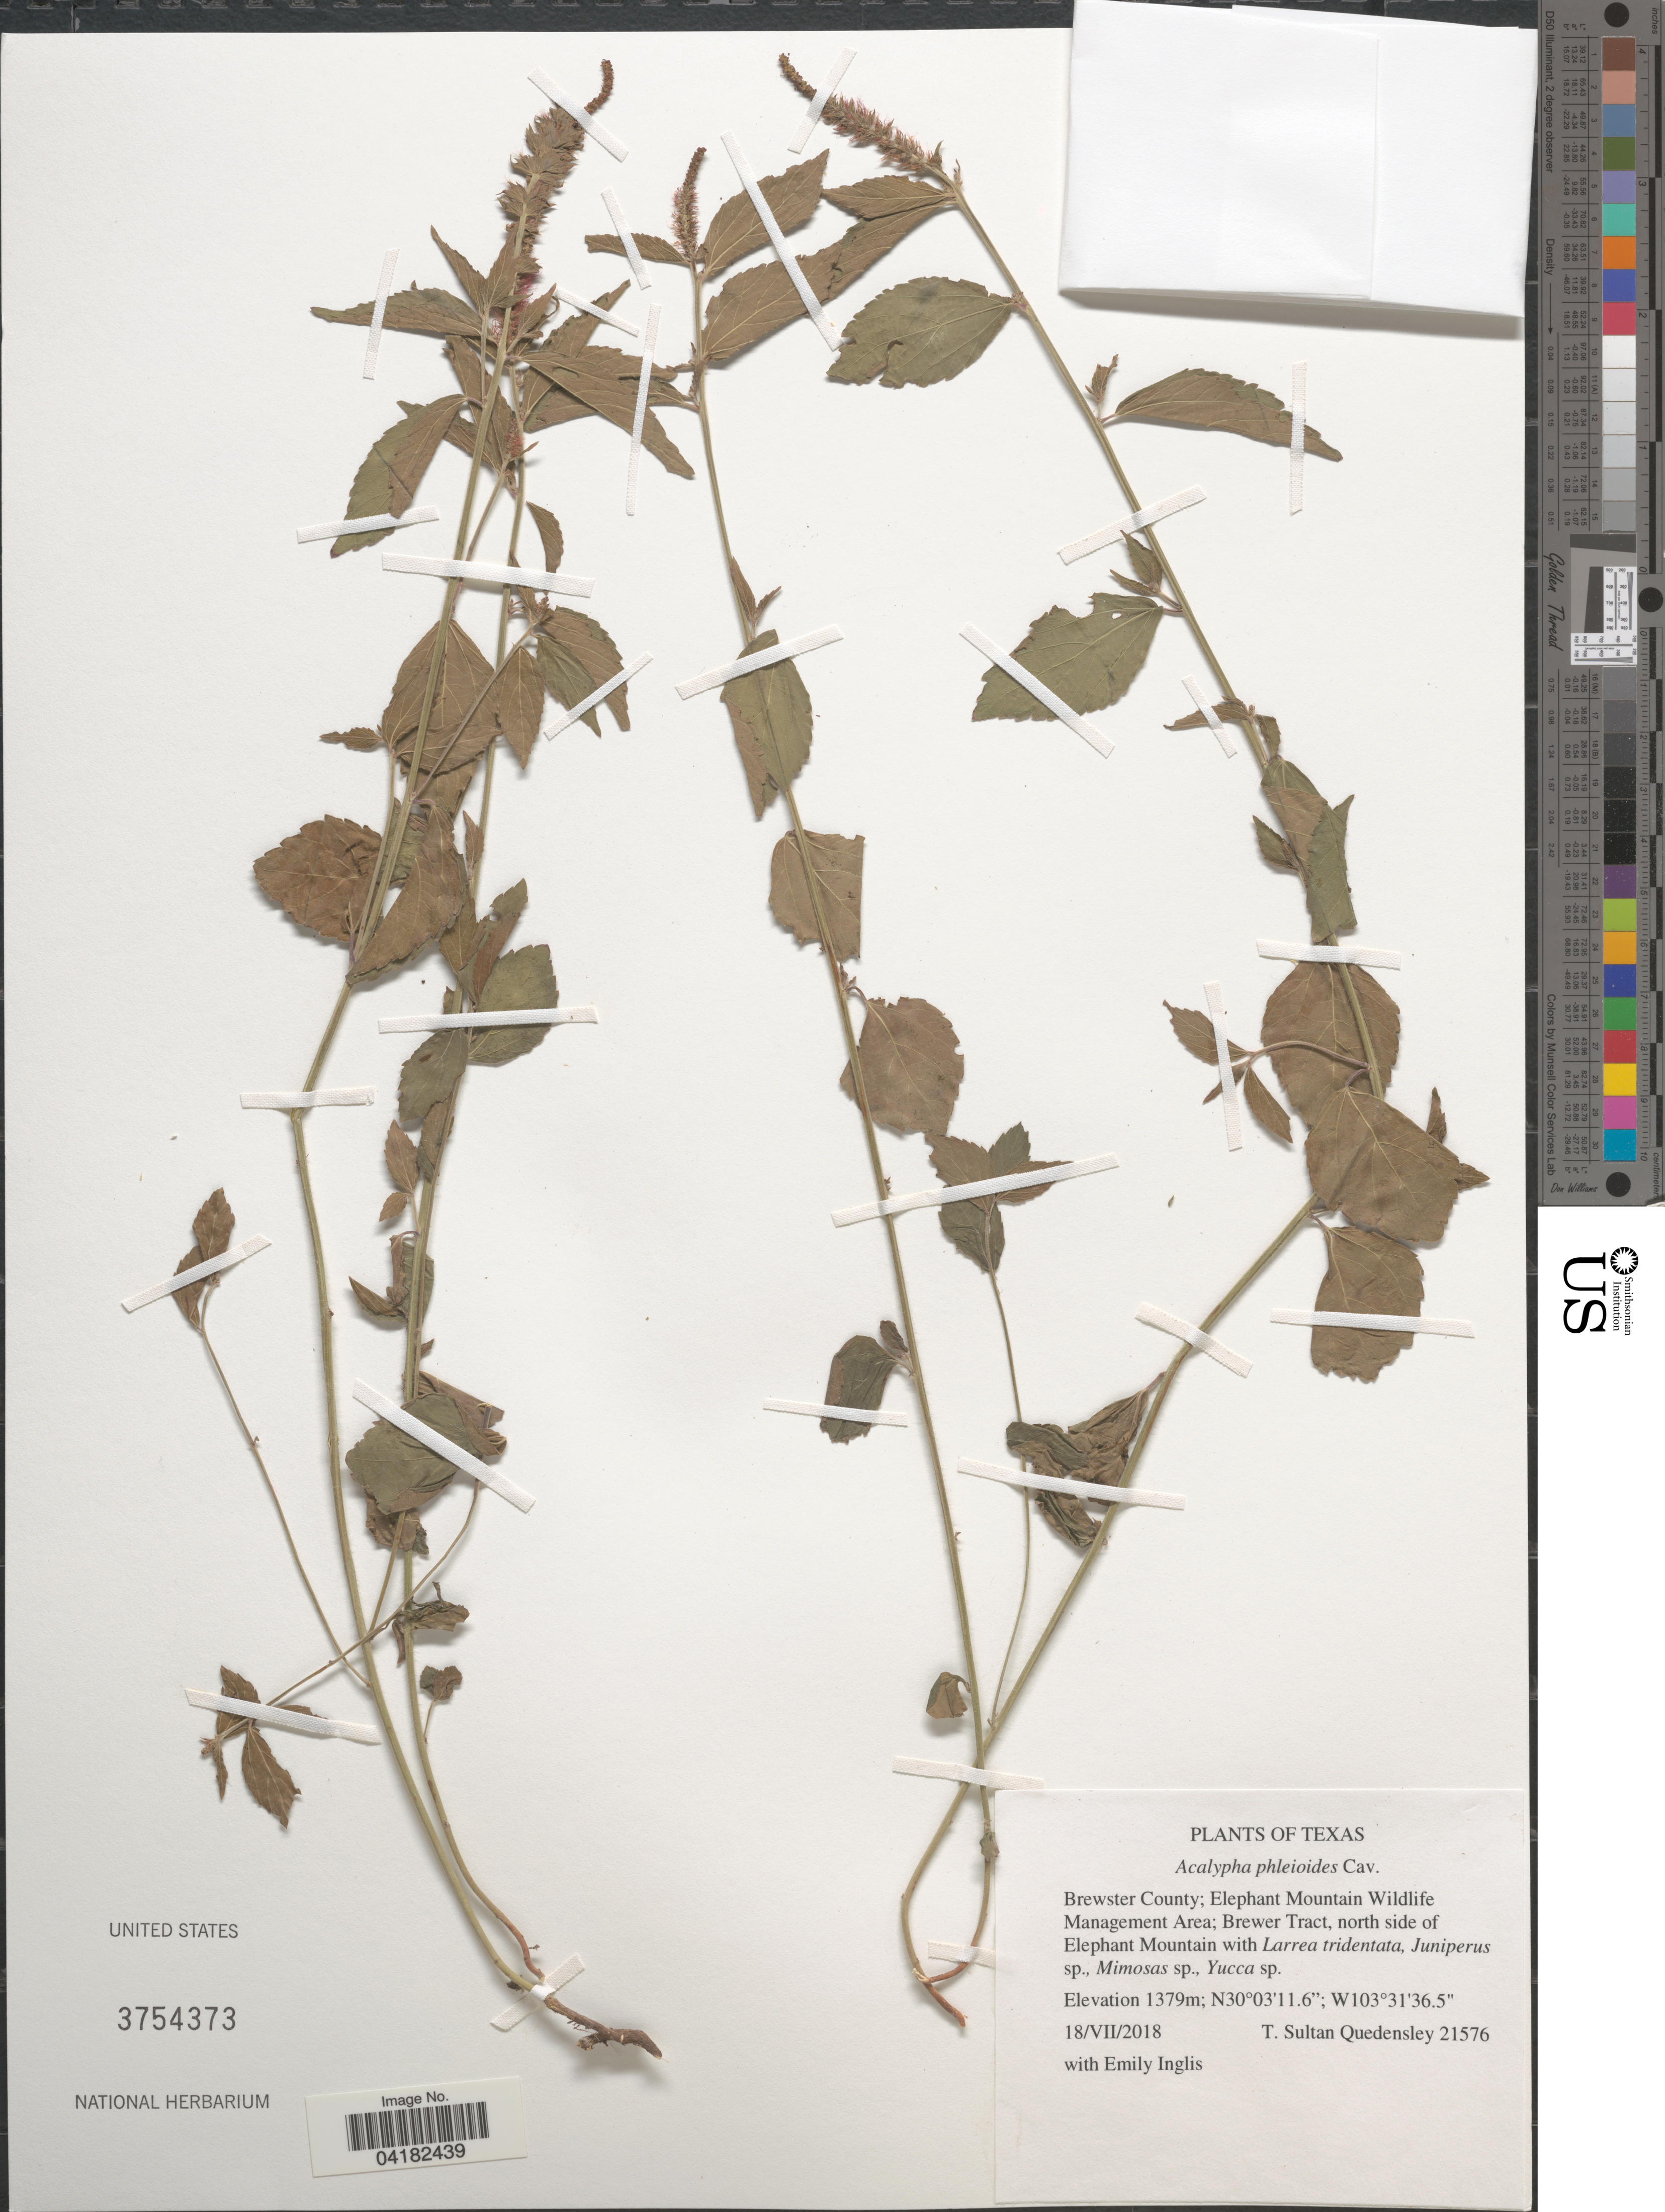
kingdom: Plantae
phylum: Tracheophyta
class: Magnoliopsida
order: Malpighiales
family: Euphorbiaceae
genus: Acalypha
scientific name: Acalypha phleoides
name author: Cav.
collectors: T. S. Quedensley & E. Inglis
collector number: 21576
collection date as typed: Transcribed d/m/y: 18/7/2018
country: United States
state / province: Texas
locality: Brewster County; Elephant Mountain Wildlife Management Area; Brewer Tract, north side of Elephant Mountain.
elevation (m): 1379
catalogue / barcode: US 3754373